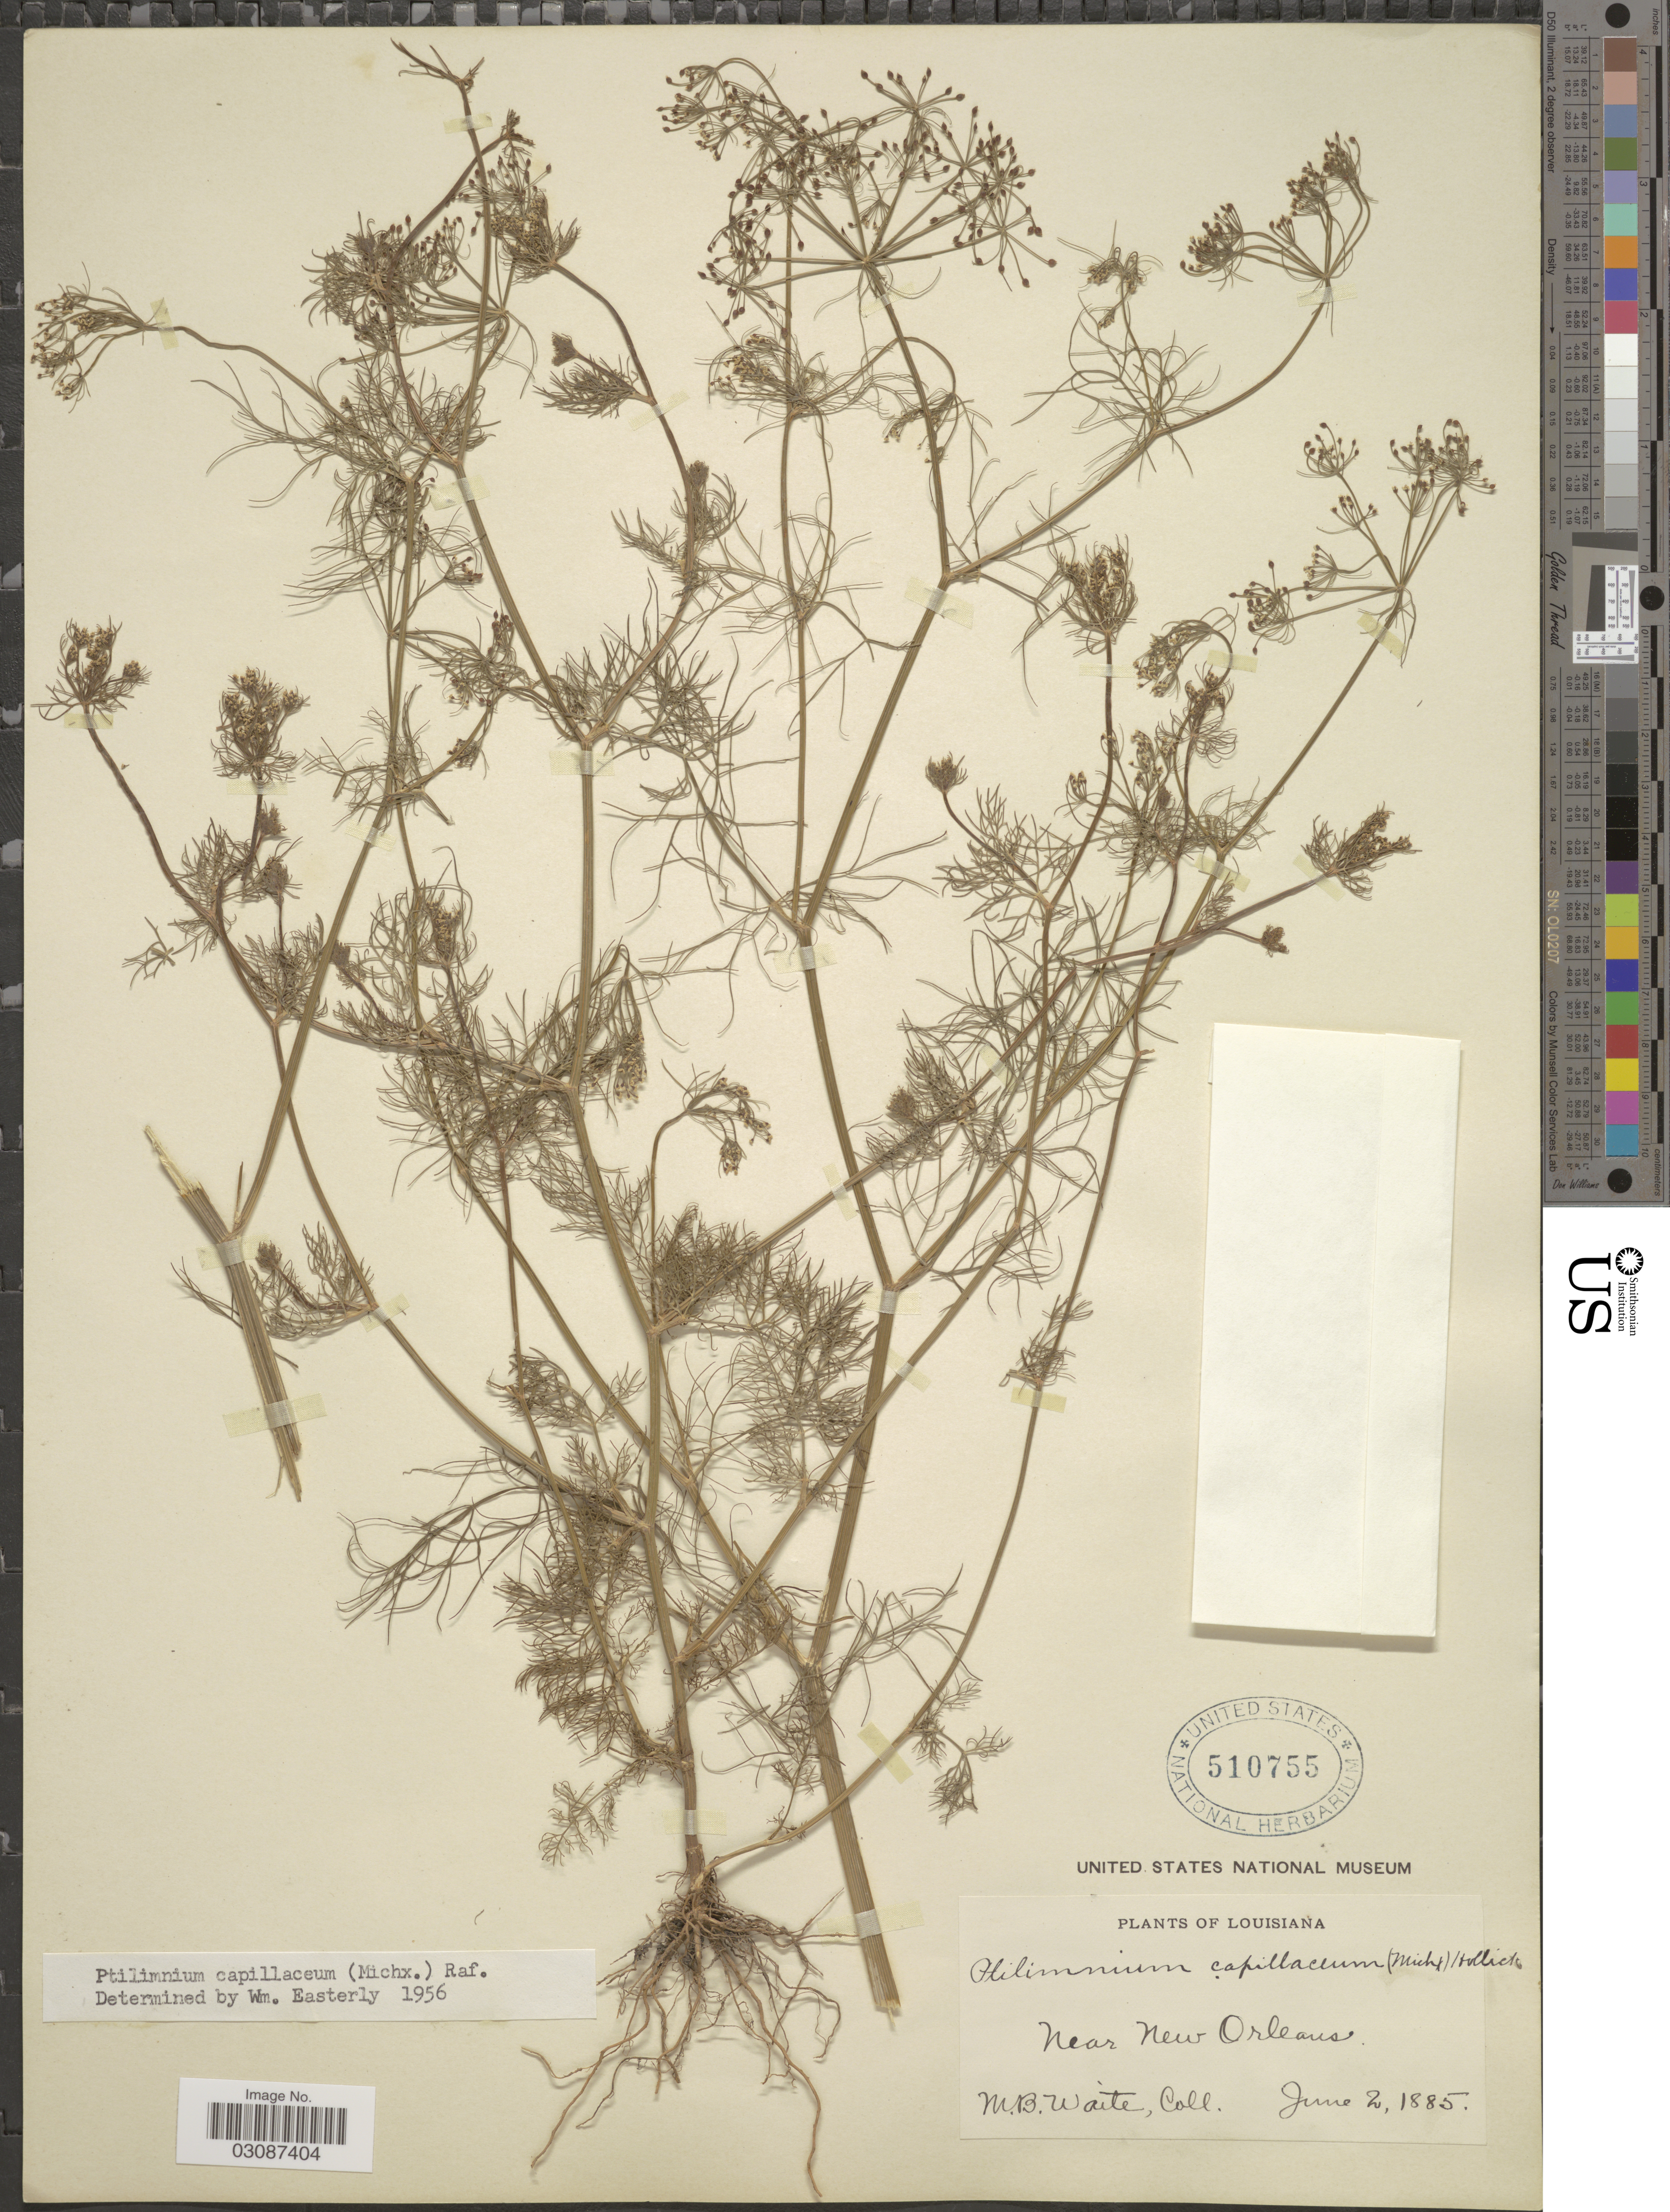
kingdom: Plantae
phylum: Tracheophyta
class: Magnoliopsida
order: Apiales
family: Apiaceae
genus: Ptilimnium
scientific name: Ptilimnium capillaceum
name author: (Michx.) Raf.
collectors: M. B. Waite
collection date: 1885-06-02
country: United States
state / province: Louisiana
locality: Near New Orleans.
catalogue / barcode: US 510755